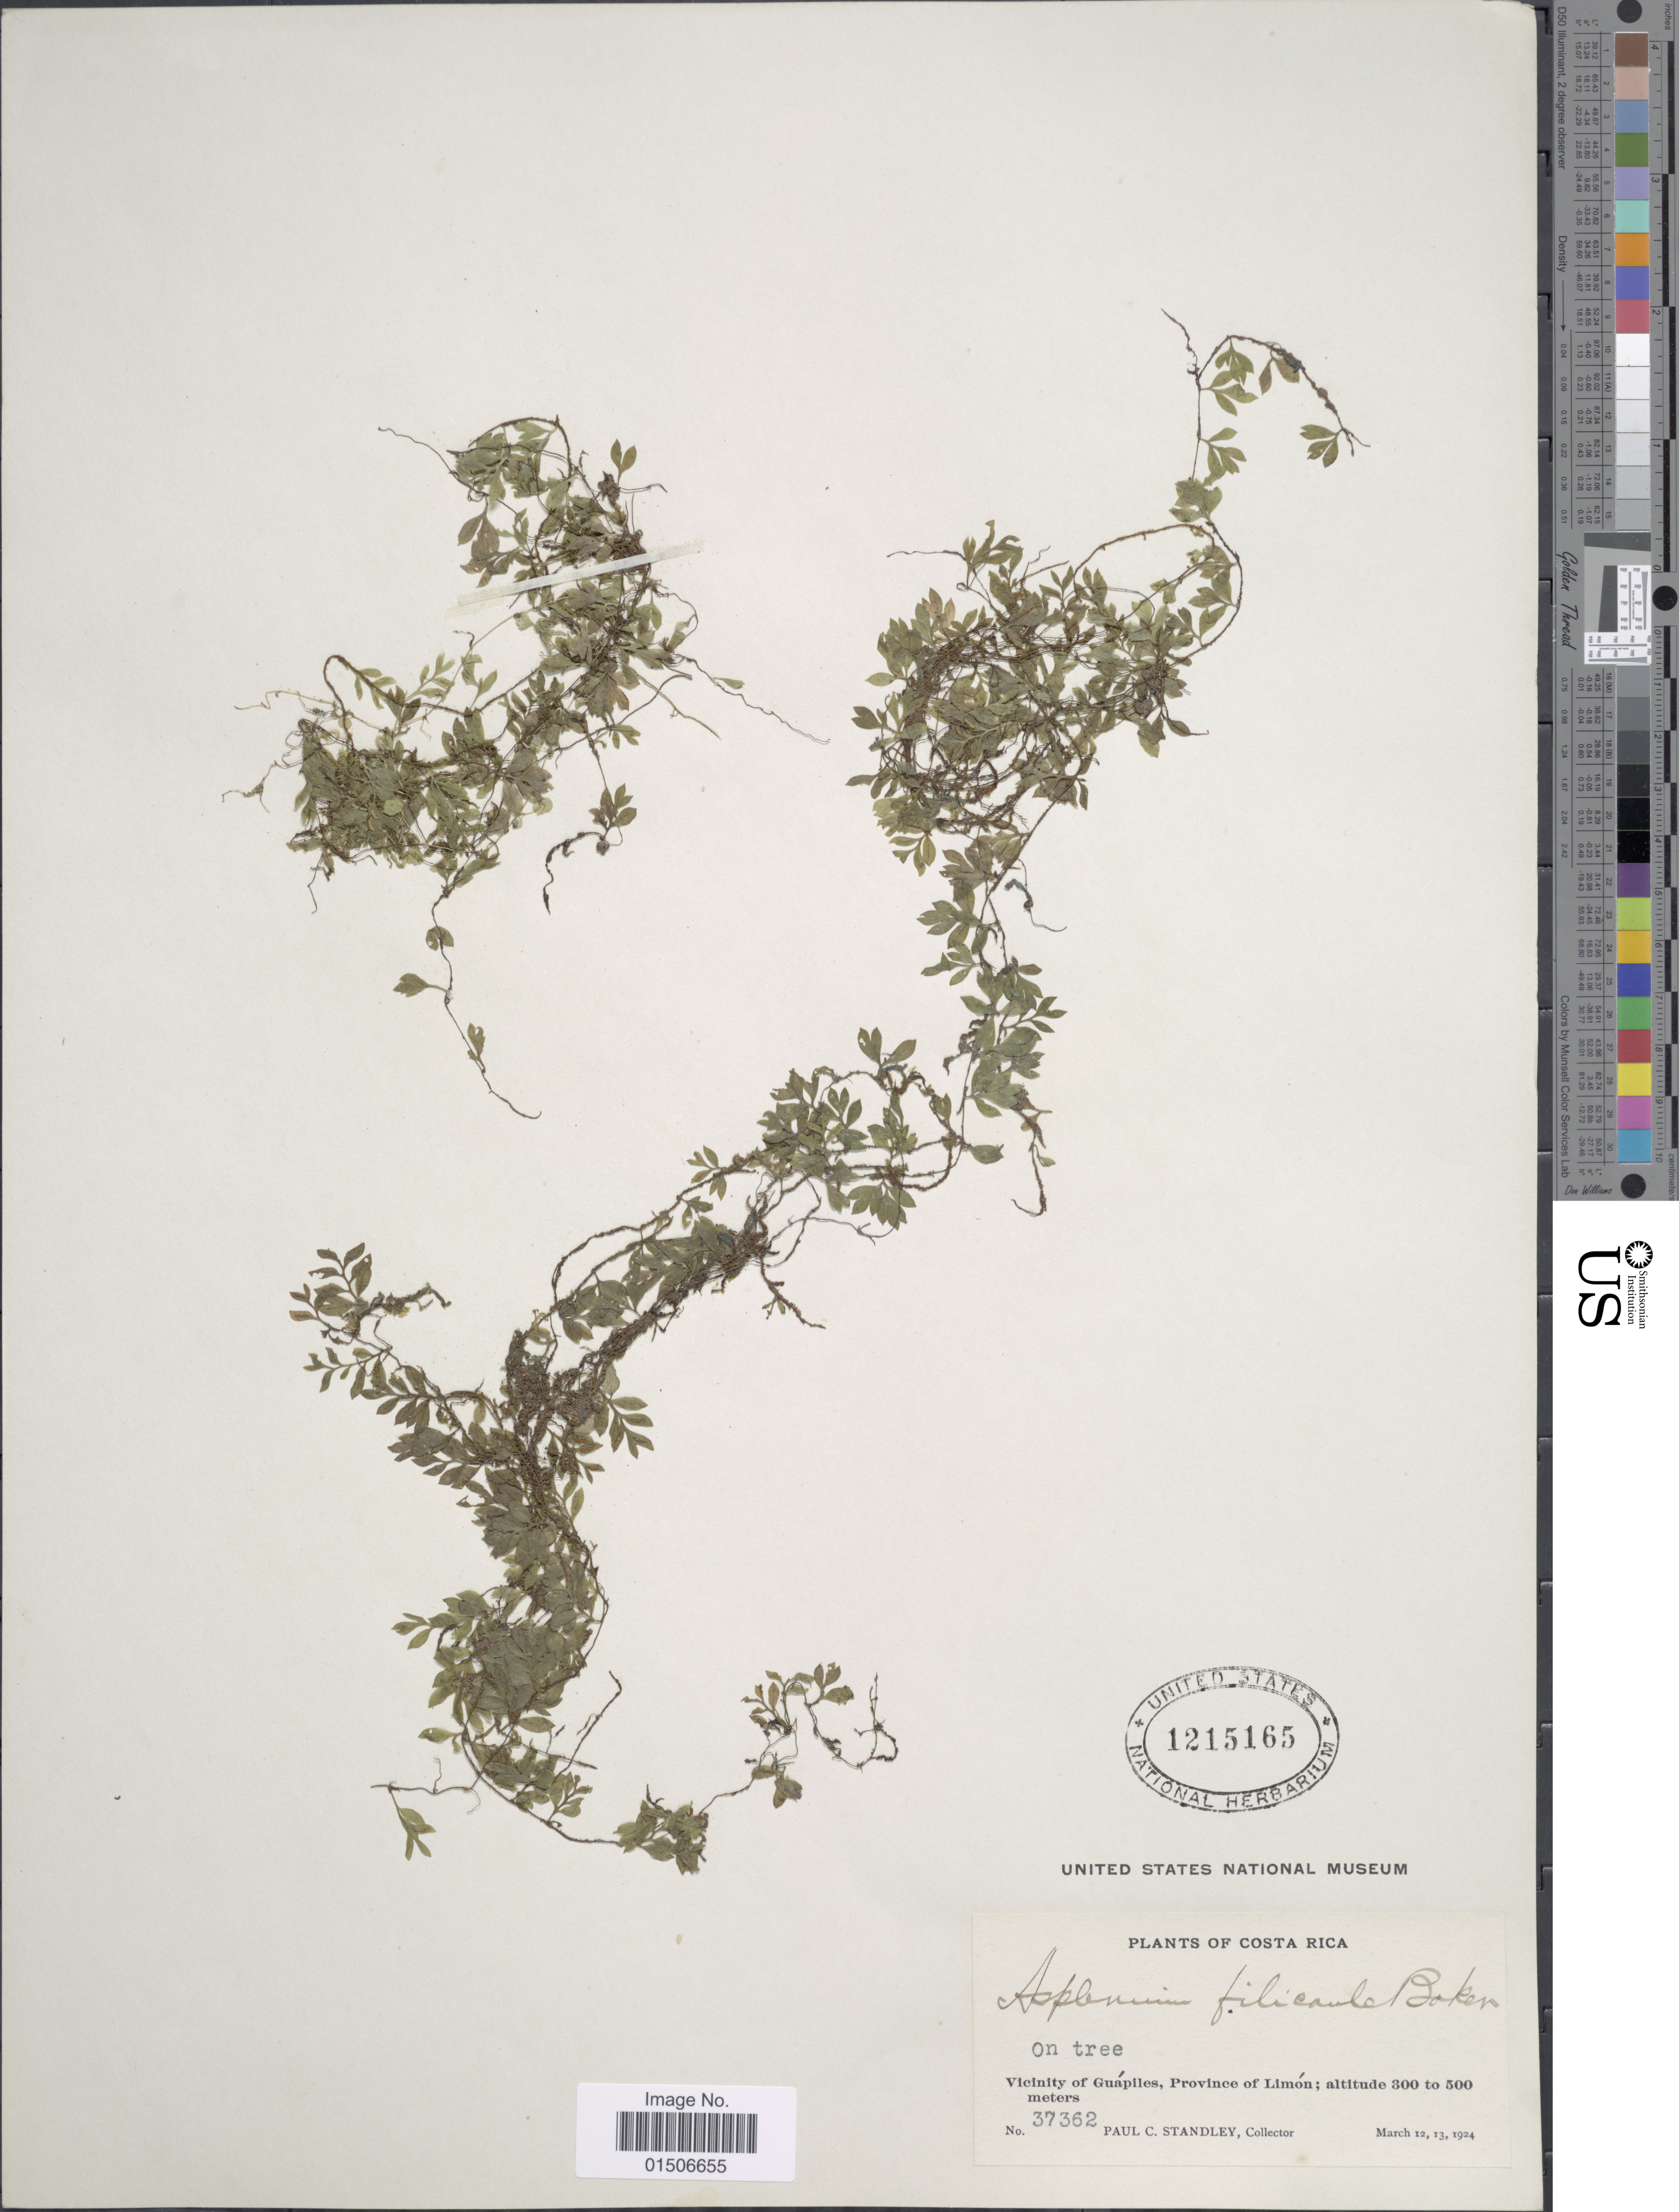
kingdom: Plantae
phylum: Tracheophyta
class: Polypodiopsida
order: Polypodiales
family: Aspleniaceae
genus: Asplenium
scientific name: Asplenium holophlebium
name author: Baker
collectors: P. C. Standley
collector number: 37362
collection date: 1924-03-12/1924-03-13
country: Costa Rica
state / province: Limón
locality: On tree, Vicinity of Guápiles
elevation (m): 300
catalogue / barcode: US 1215165